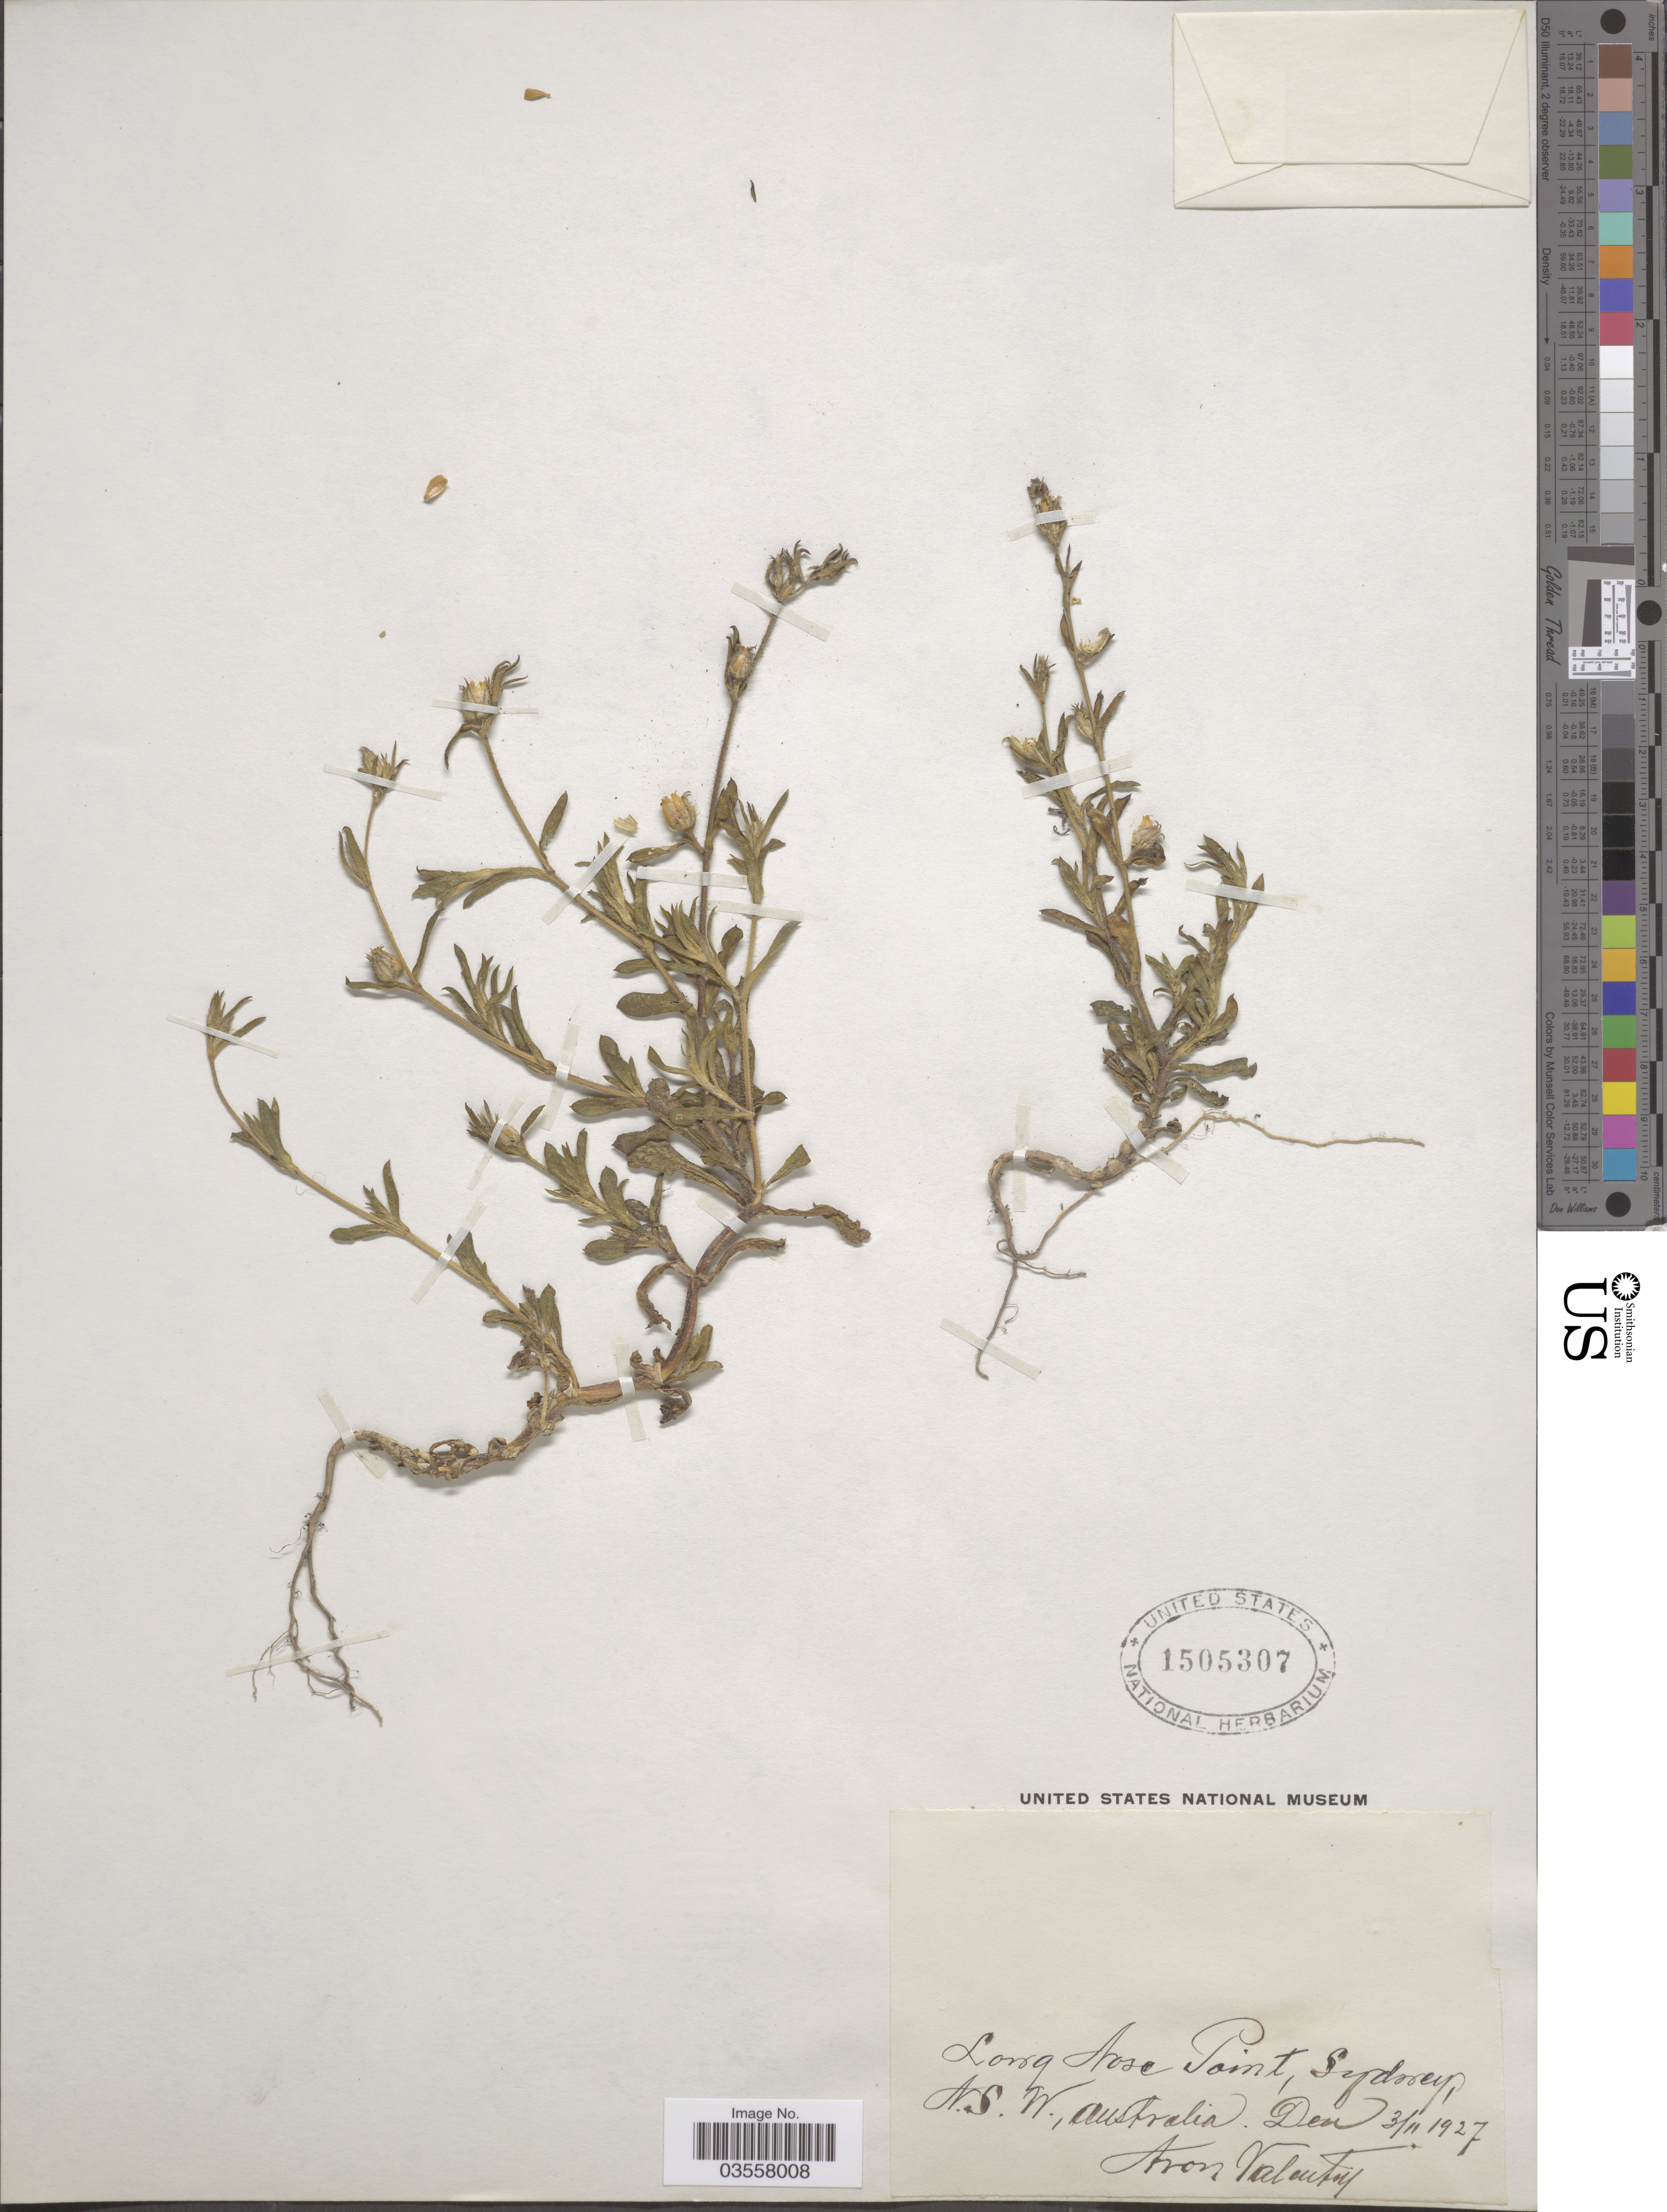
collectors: A. Valentin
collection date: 1927-11-03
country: Australia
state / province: New South Wales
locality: Long Nose Point, Sydney. Den.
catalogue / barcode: US 1505307